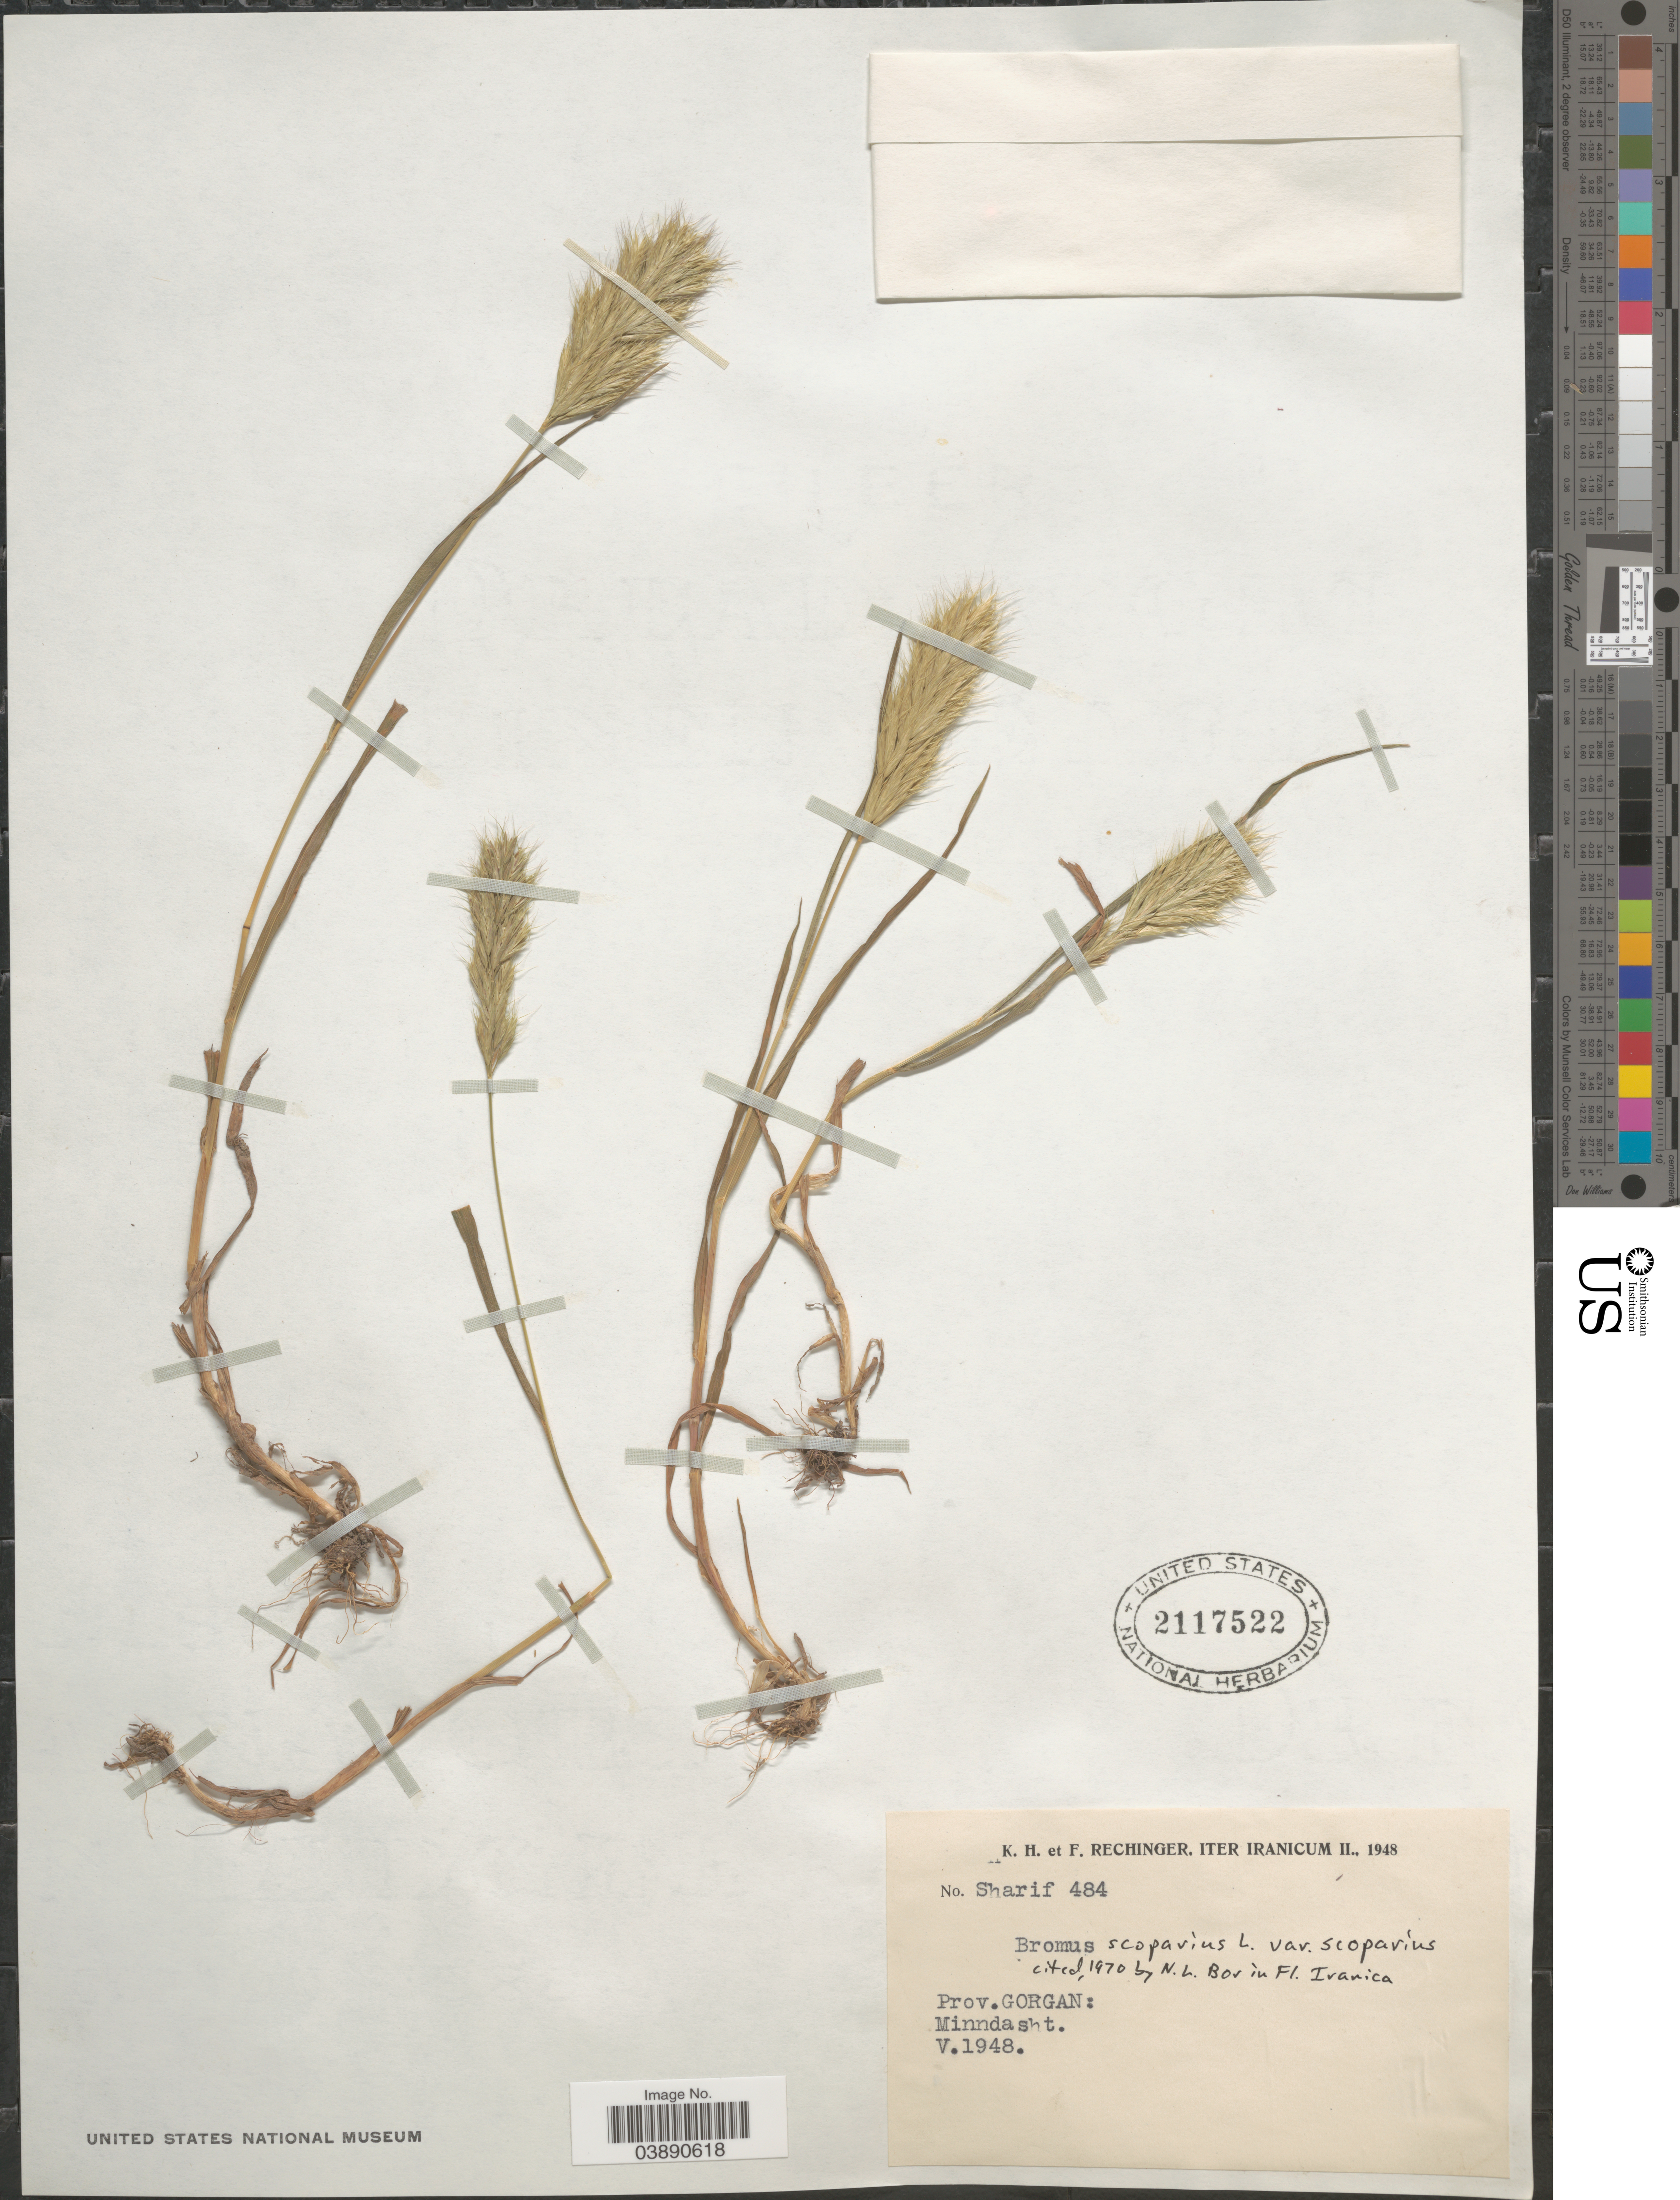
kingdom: Plantae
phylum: Tracheophyta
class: Liliopsida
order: Poales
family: Poaceae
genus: Bromus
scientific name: Bromus scoparius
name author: L.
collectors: K. H. Rechinger & F. Rechinger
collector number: Sharif 484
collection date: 1948-05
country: Iran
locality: Iter Iranicum II., 1948. Prov. Gorgan: Minndasht.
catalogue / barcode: US 2117522